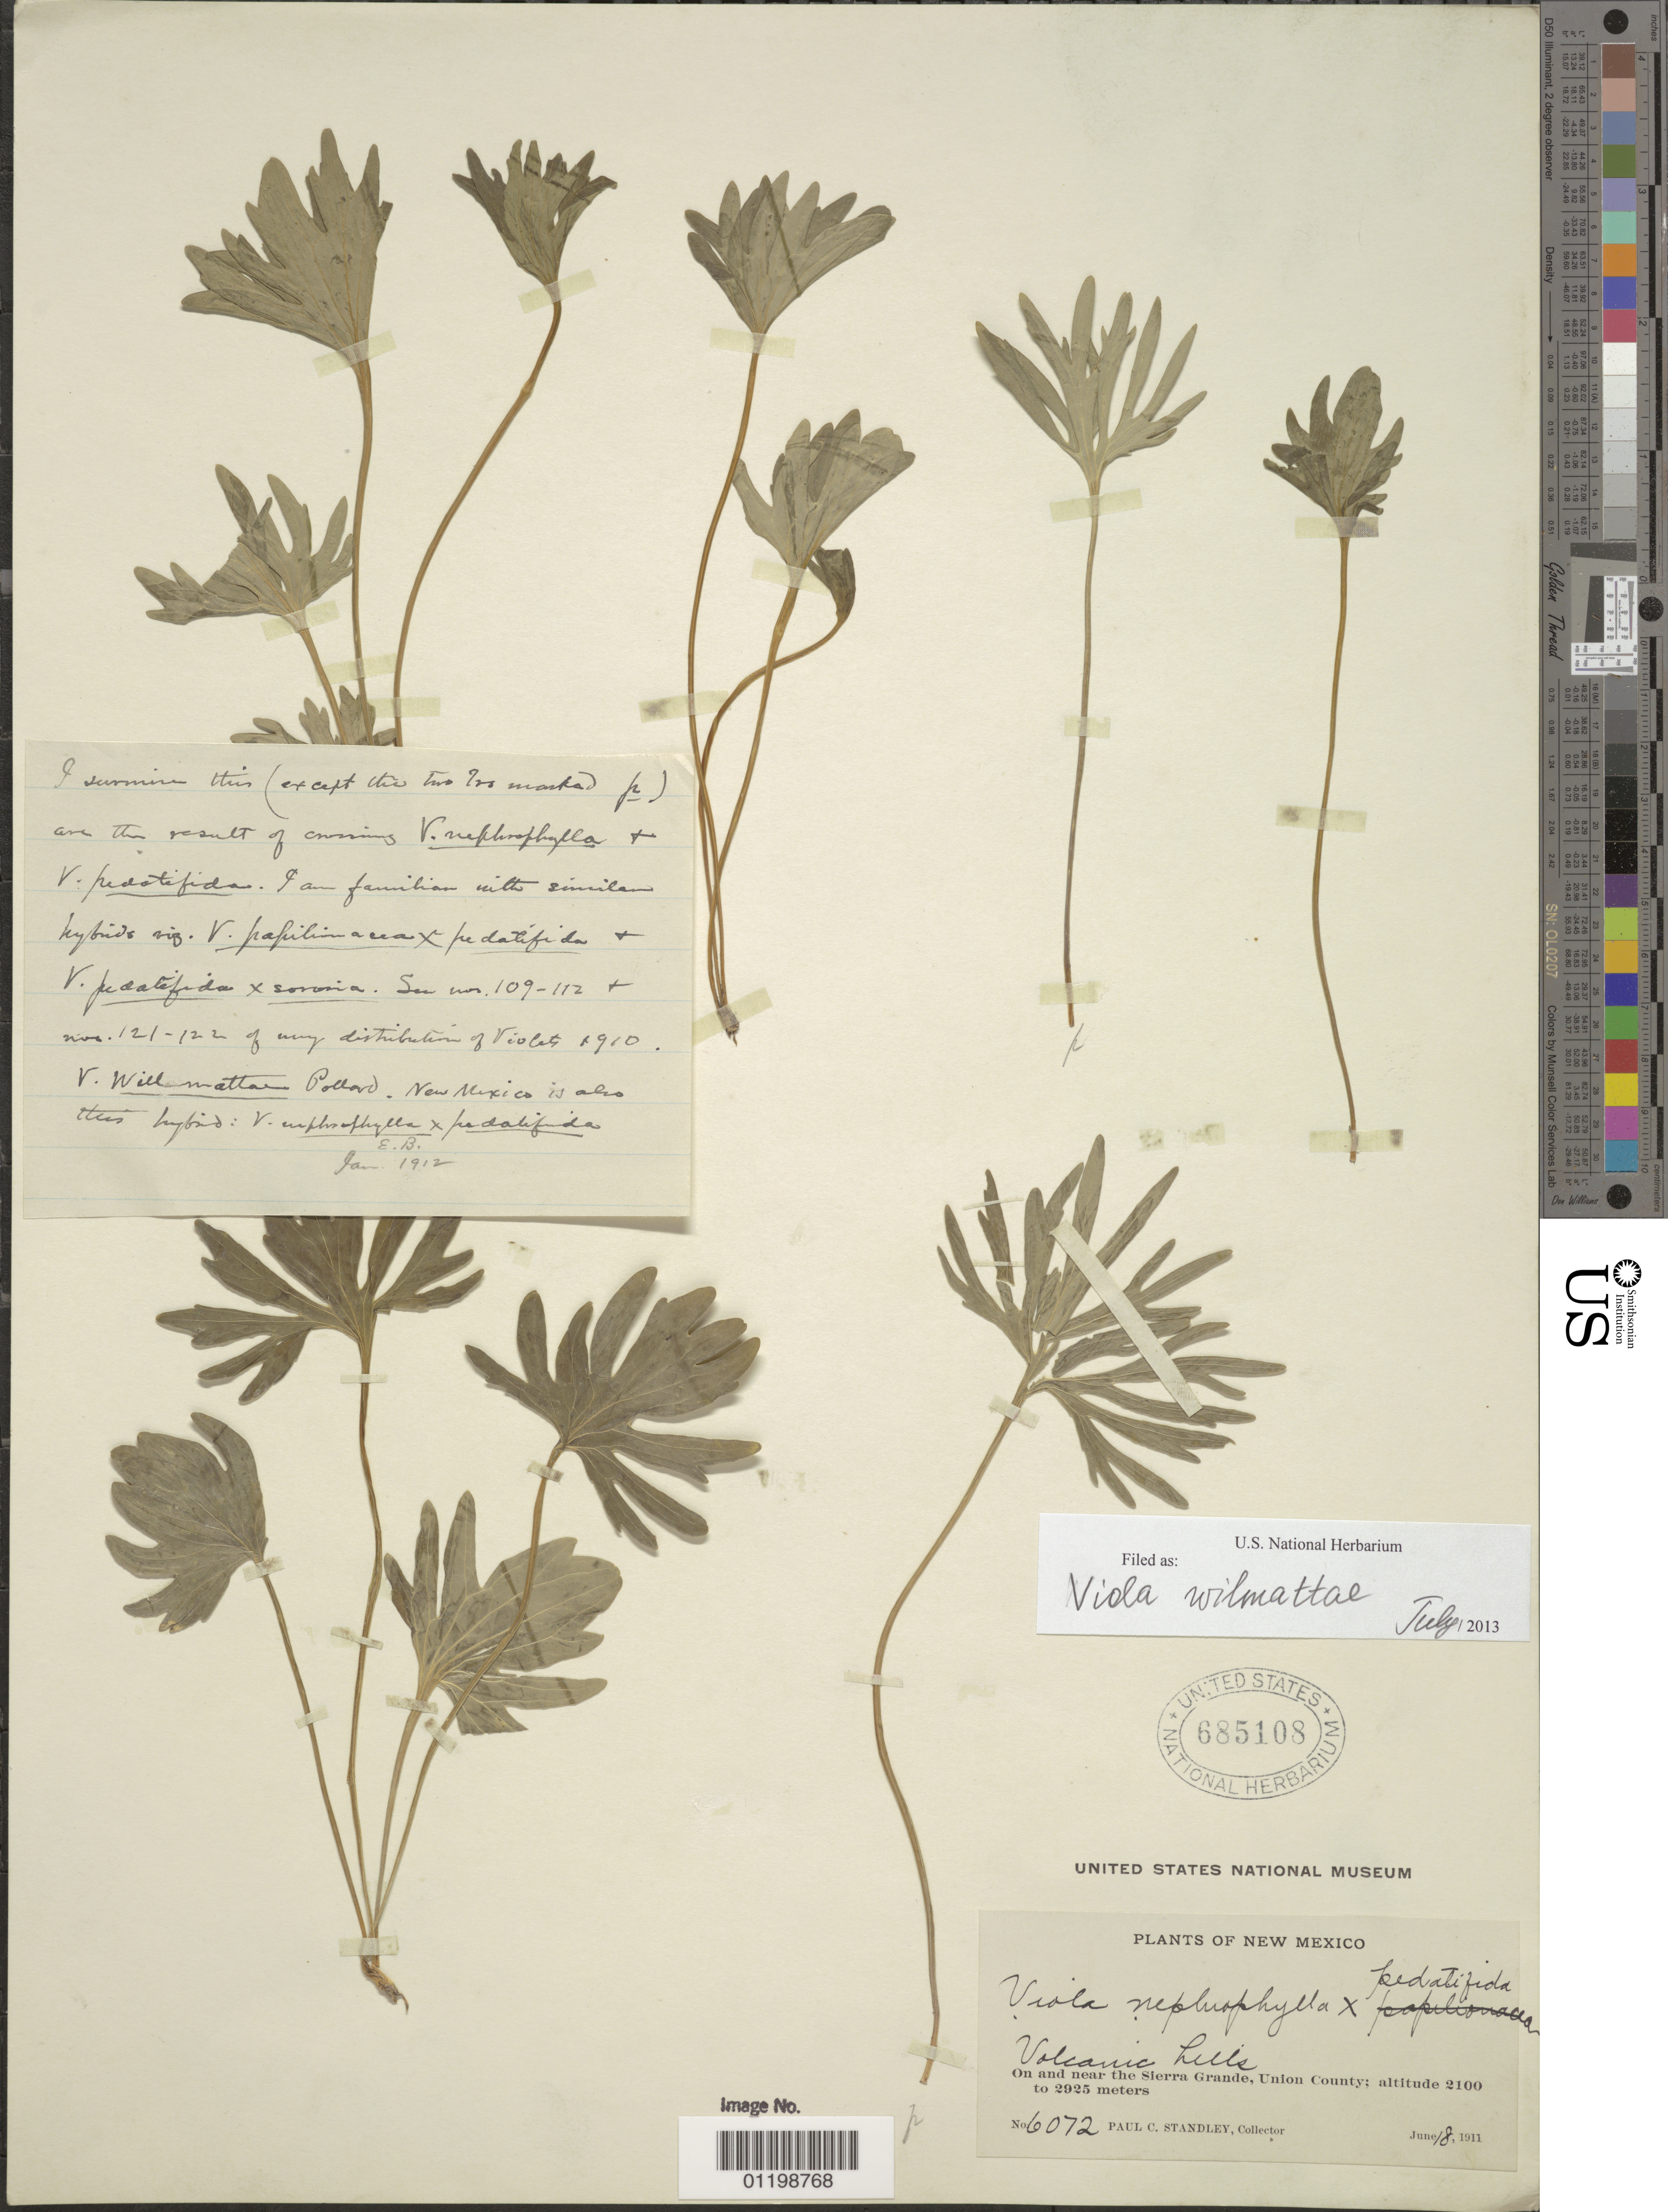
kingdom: Plantae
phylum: Tracheophyta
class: Magnoliopsida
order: Malpighiales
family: Violaceae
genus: Viola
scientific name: Viola wilmattae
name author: Pollard & Cockerell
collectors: P. C. Standley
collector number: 6072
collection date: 1911-06-18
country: United States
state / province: New Mexico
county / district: Union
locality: near the Sierra Grande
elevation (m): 2100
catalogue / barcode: US 685108